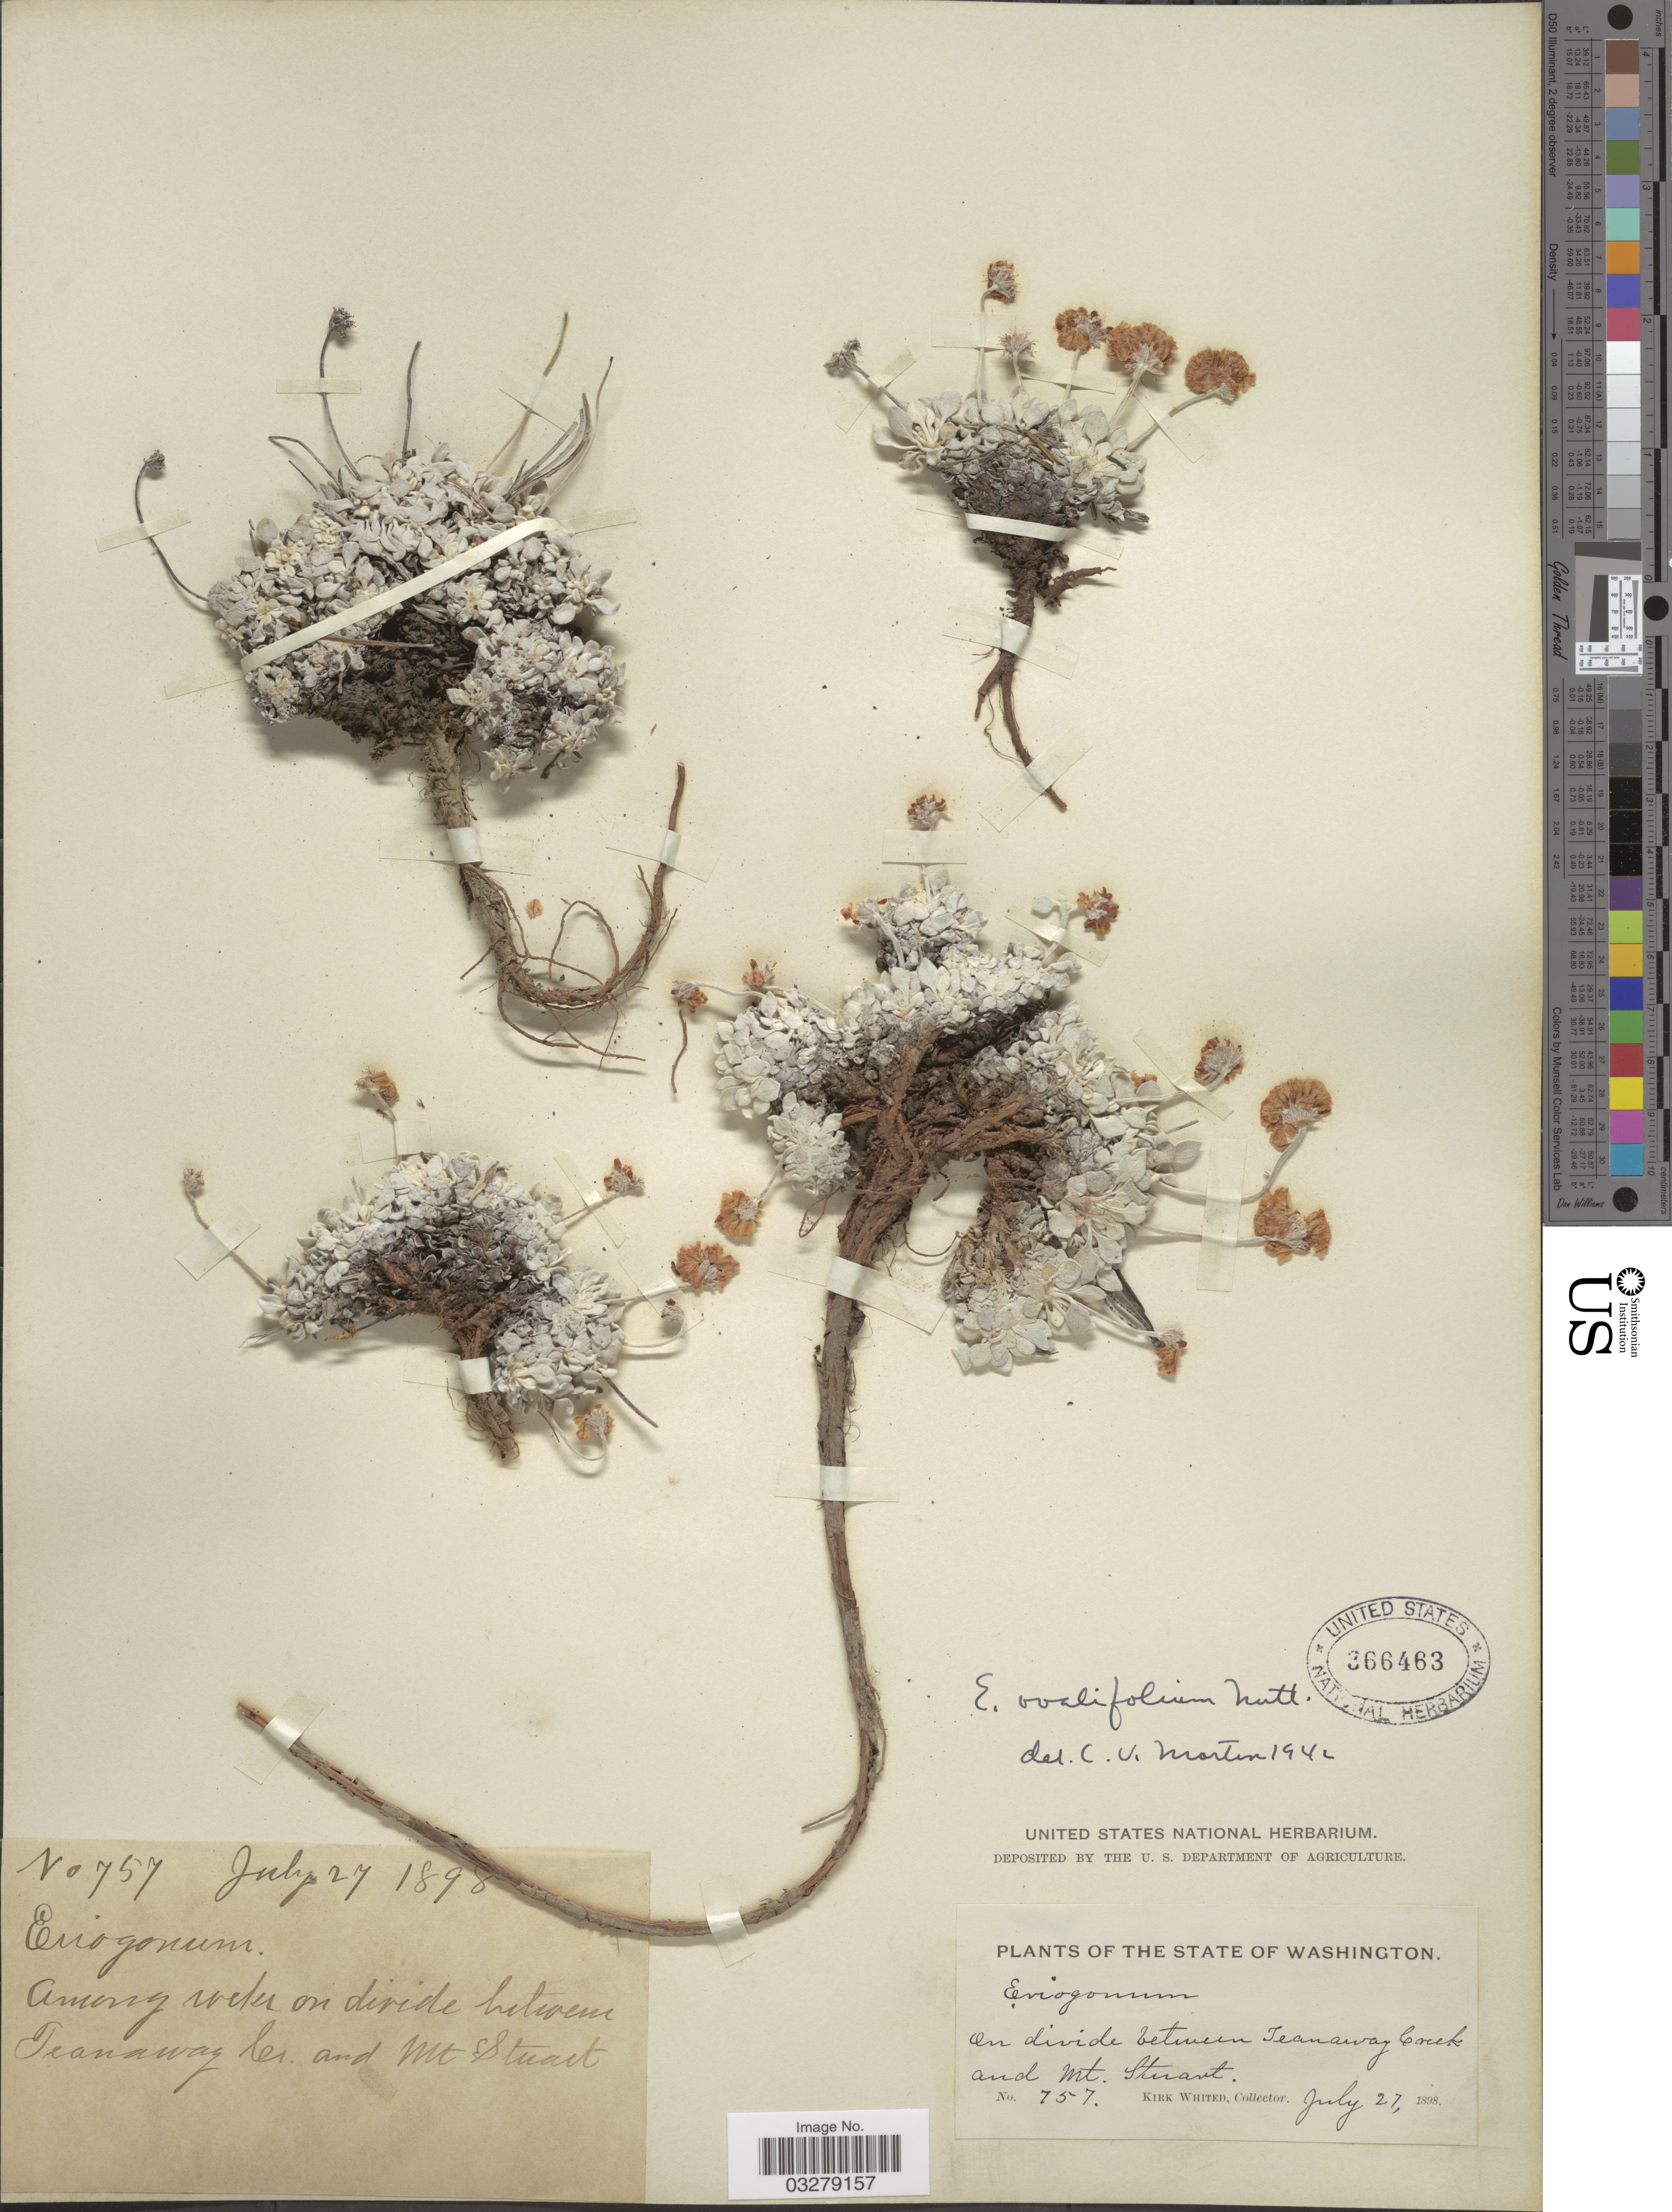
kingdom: Plantae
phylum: Tracheophyta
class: Magnoliopsida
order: Caryophyllales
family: Polygonaceae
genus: Eriogonum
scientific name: Eriogonum ovalifolium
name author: Nutt.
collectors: K. Whited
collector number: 757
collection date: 1898-07-27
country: United States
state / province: Washington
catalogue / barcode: US 366463